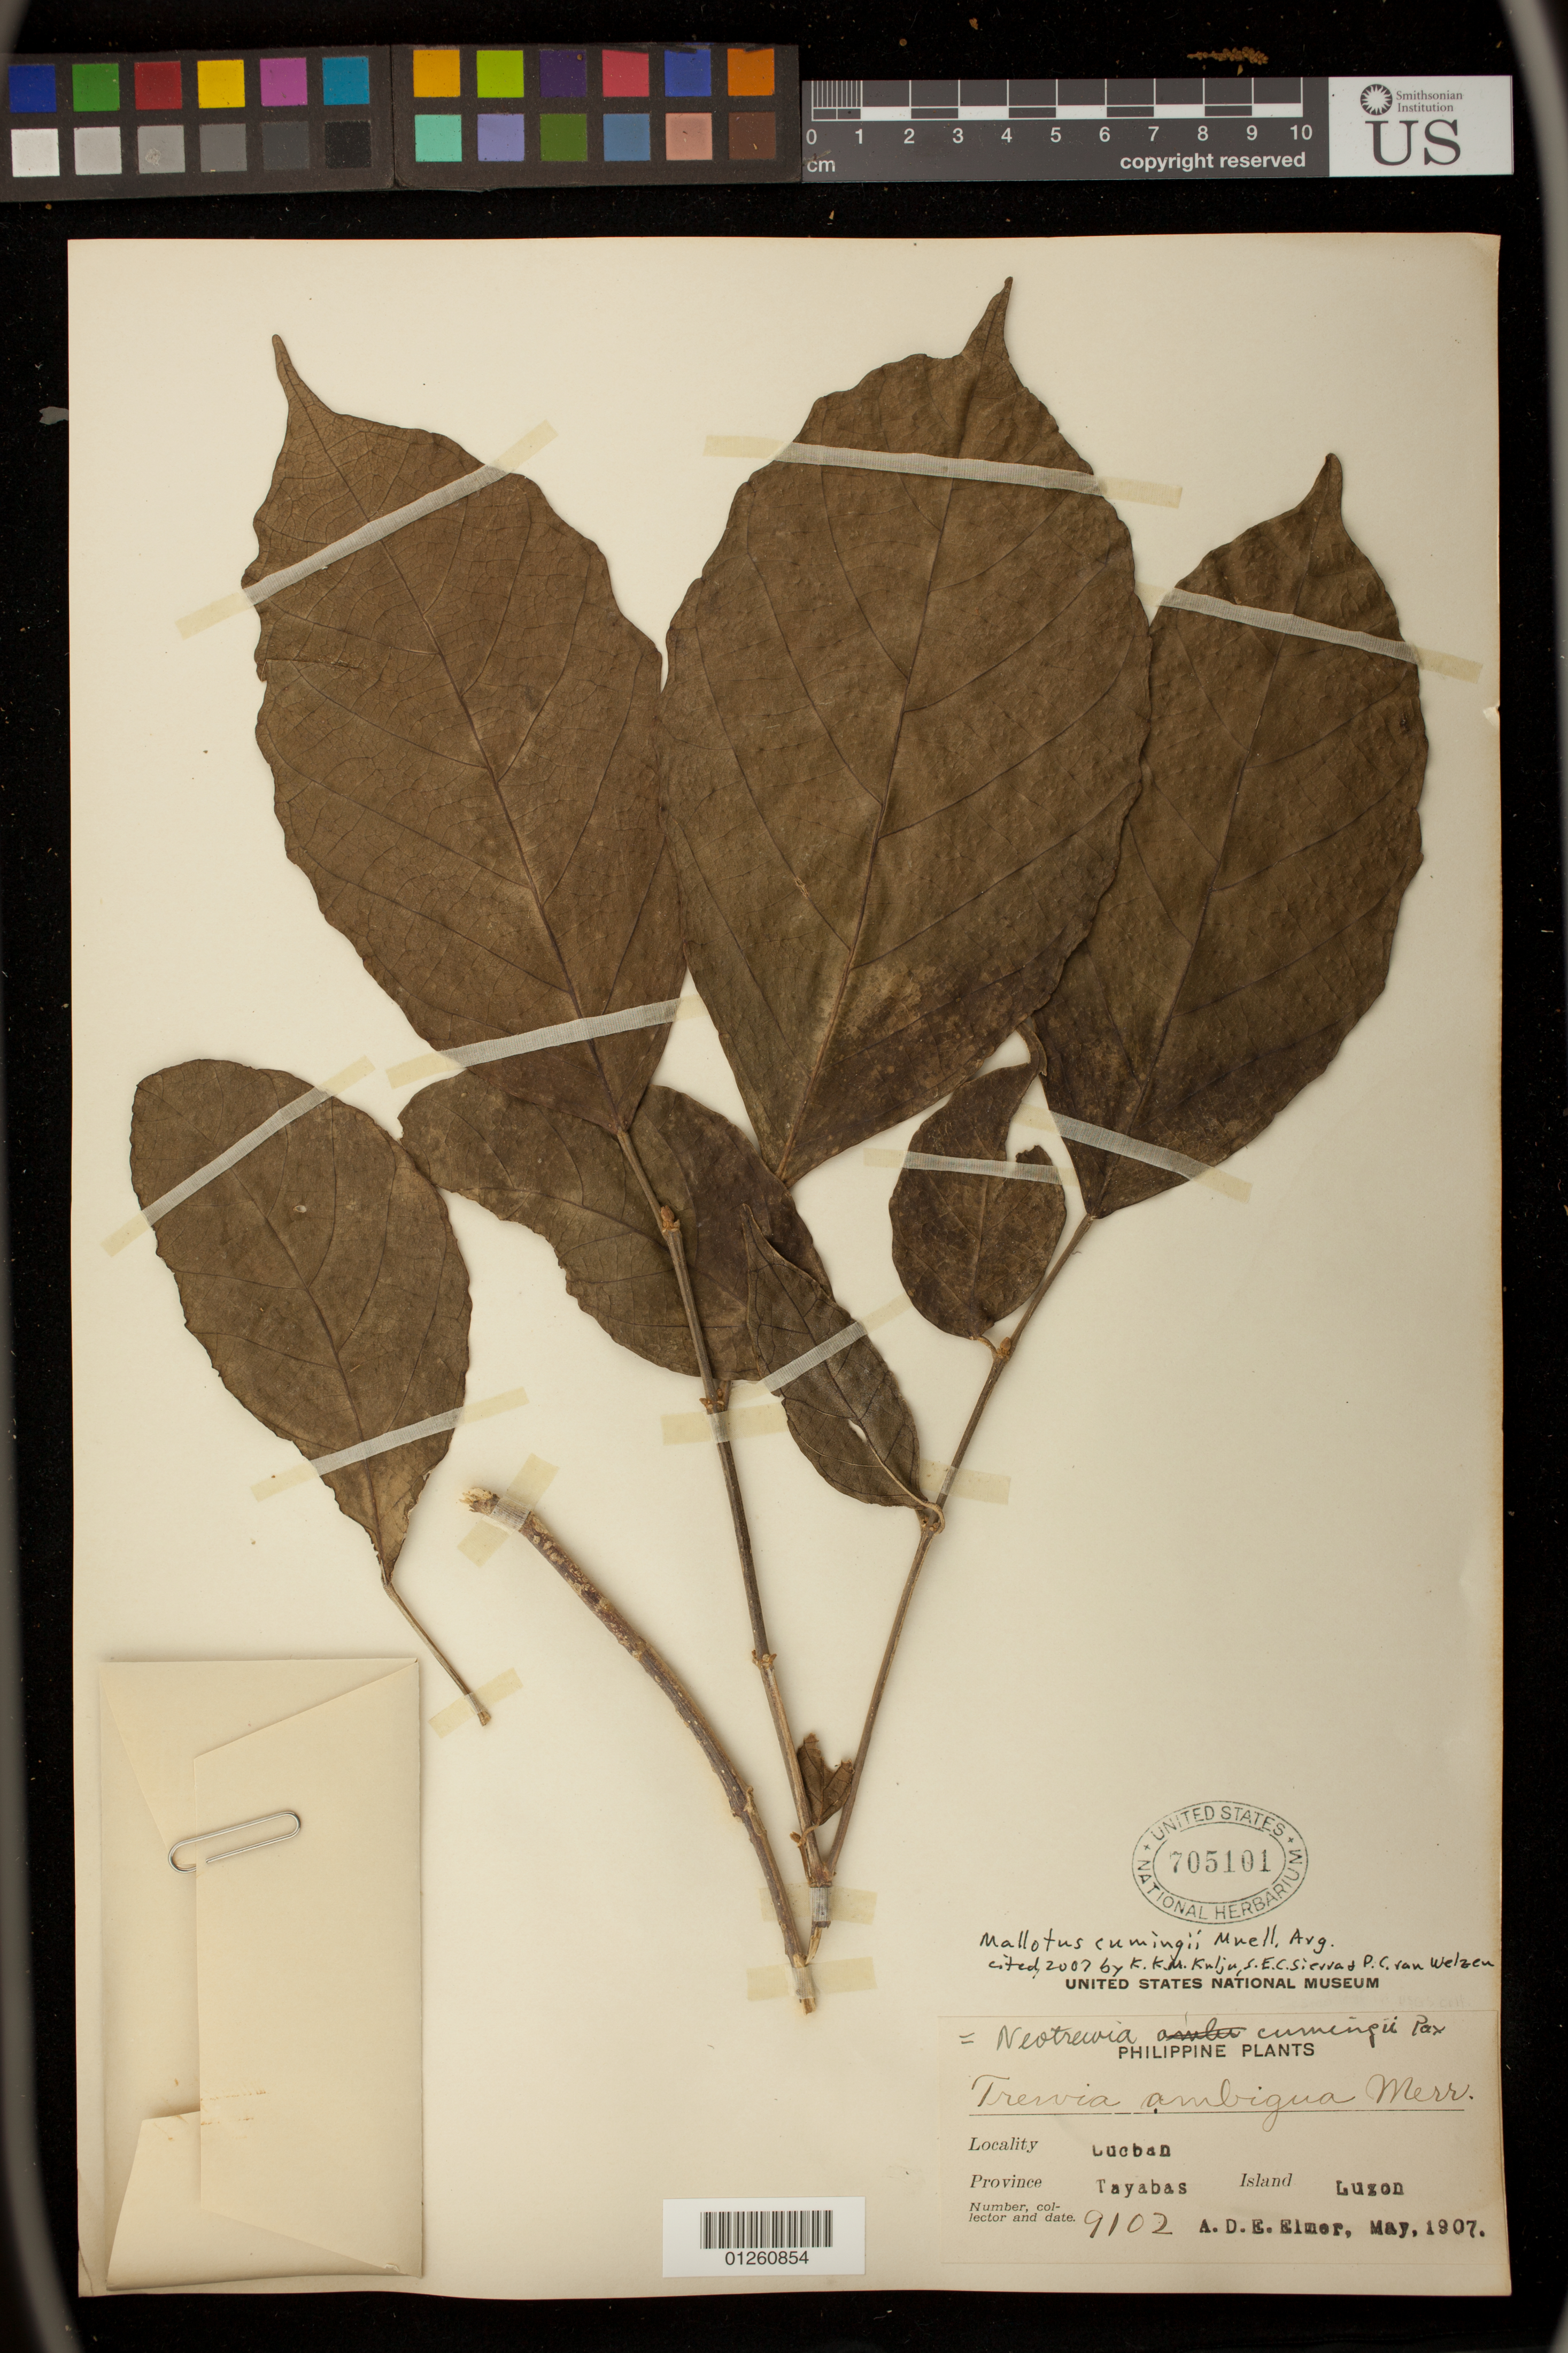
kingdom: Plantae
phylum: Tracheophyta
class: Magnoliopsida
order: Malpighiales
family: Euphorbiaceae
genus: Mallotus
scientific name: Mallotus cumingii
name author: Müll. Arg.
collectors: A. D. E. Elmer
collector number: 9102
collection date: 1907-05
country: Philippines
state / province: Calabarzon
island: Luzon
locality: Lucban, Tayabas, Luzon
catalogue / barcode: US 705101